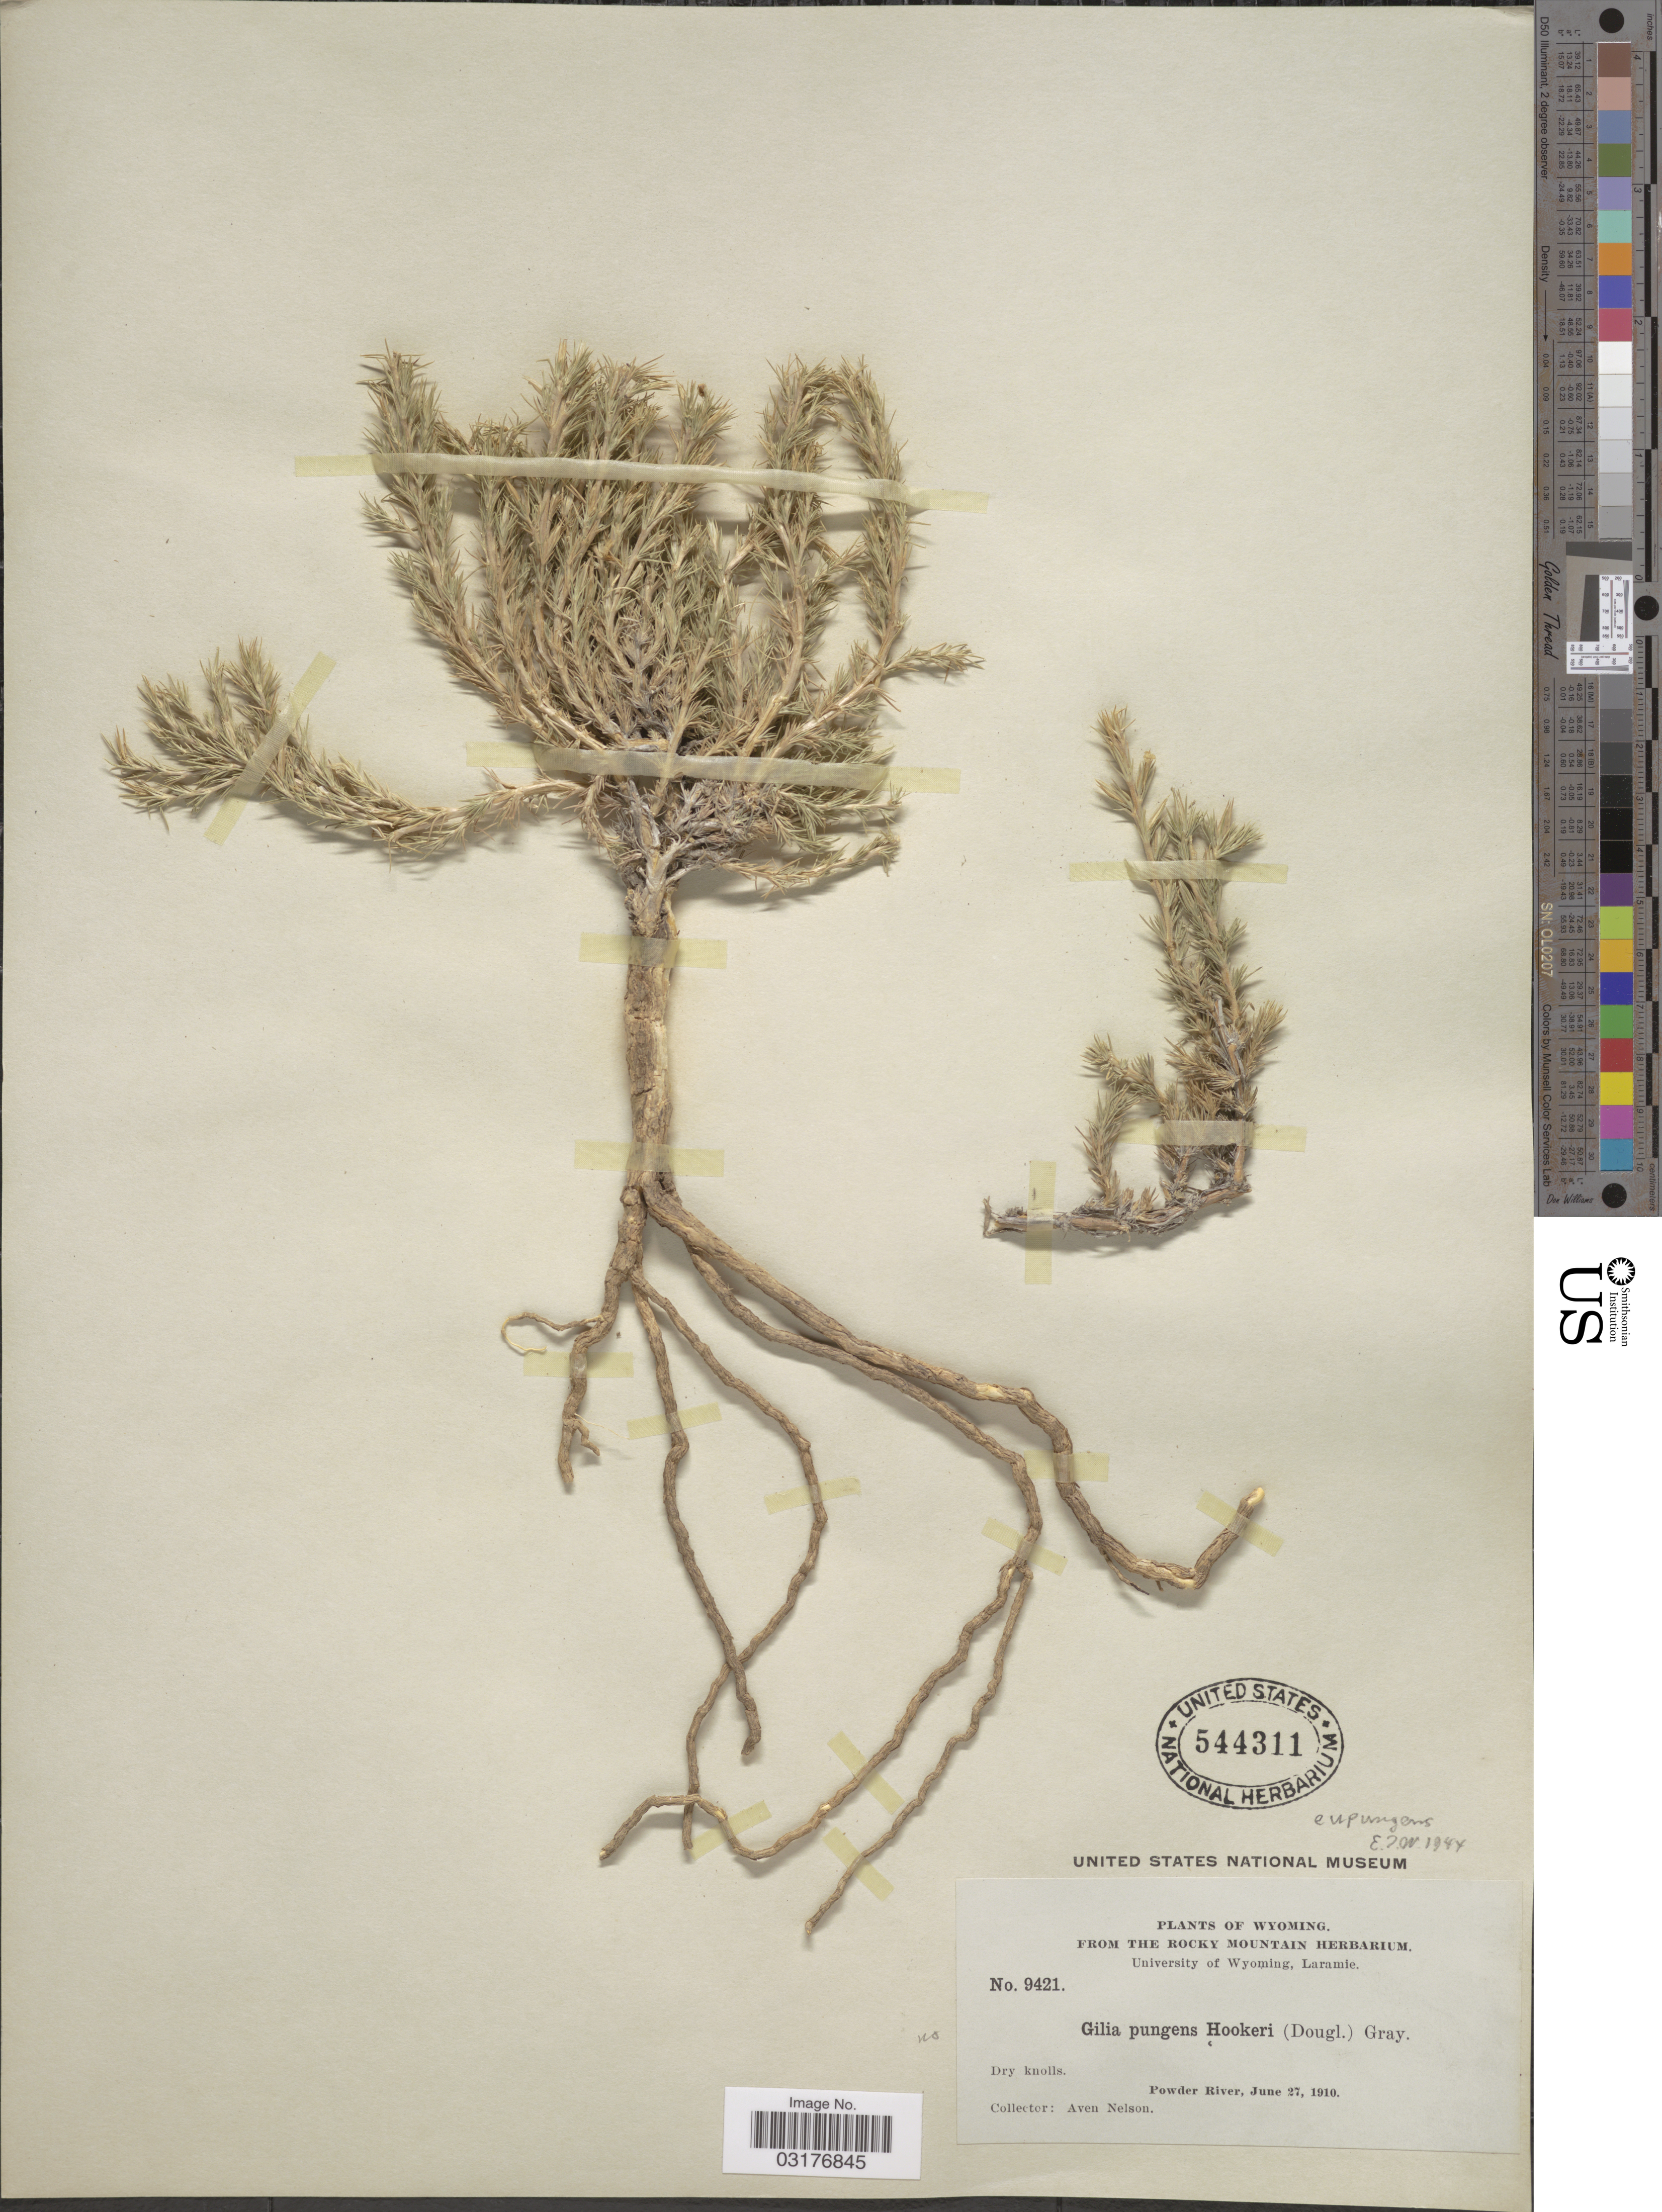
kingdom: Plantae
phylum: Tracheophyta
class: Magnoliopsida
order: Ericales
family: Polemoniaceae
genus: Linanthus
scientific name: Linanthus pungens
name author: (Torr.) J.M. Porter & L.A. Johnson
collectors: A. Nelson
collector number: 9421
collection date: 1910-06-27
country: United States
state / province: Wyoming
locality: Powder River.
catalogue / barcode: US 544311